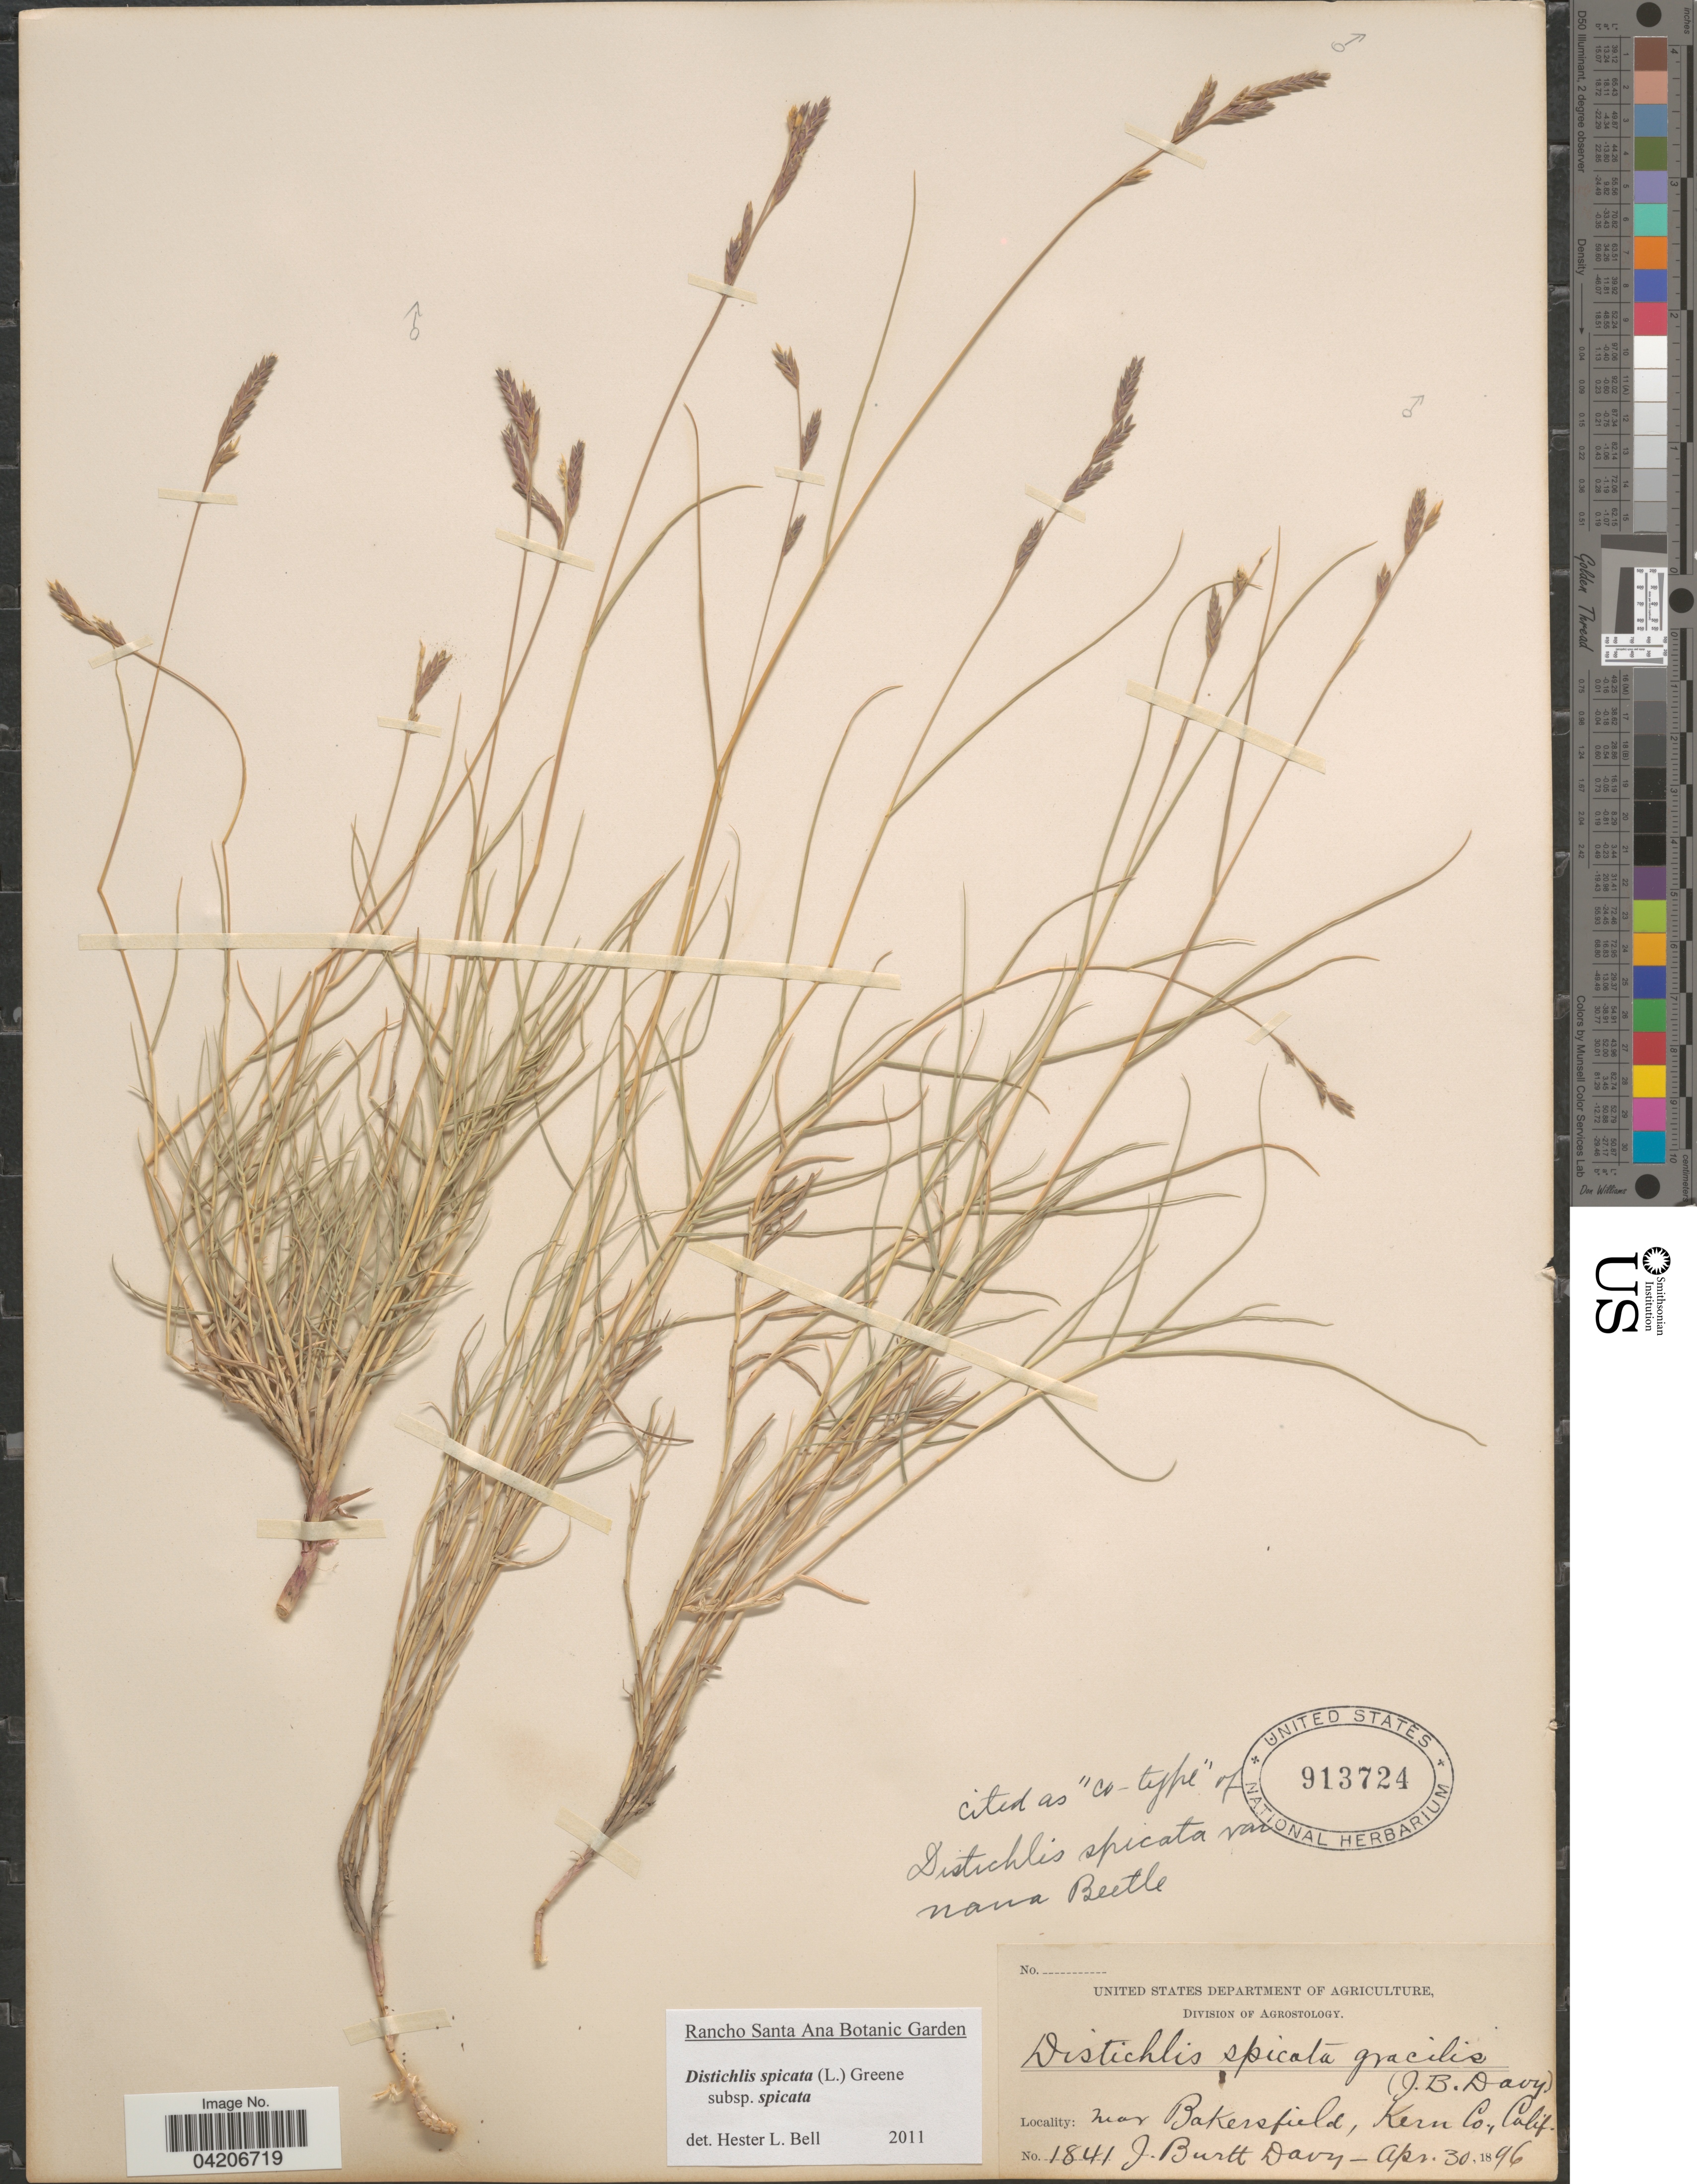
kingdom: Plantae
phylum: Tracheophyta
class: Liliopsida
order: Poales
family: Poaceae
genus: Distichlis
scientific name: Distichlis spicata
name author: (L.) Greene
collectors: J. Burtt Davy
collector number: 1841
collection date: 1896-04-30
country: United States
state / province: California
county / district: Kern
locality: Near Bakersfield, Kern Co.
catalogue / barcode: US 913724